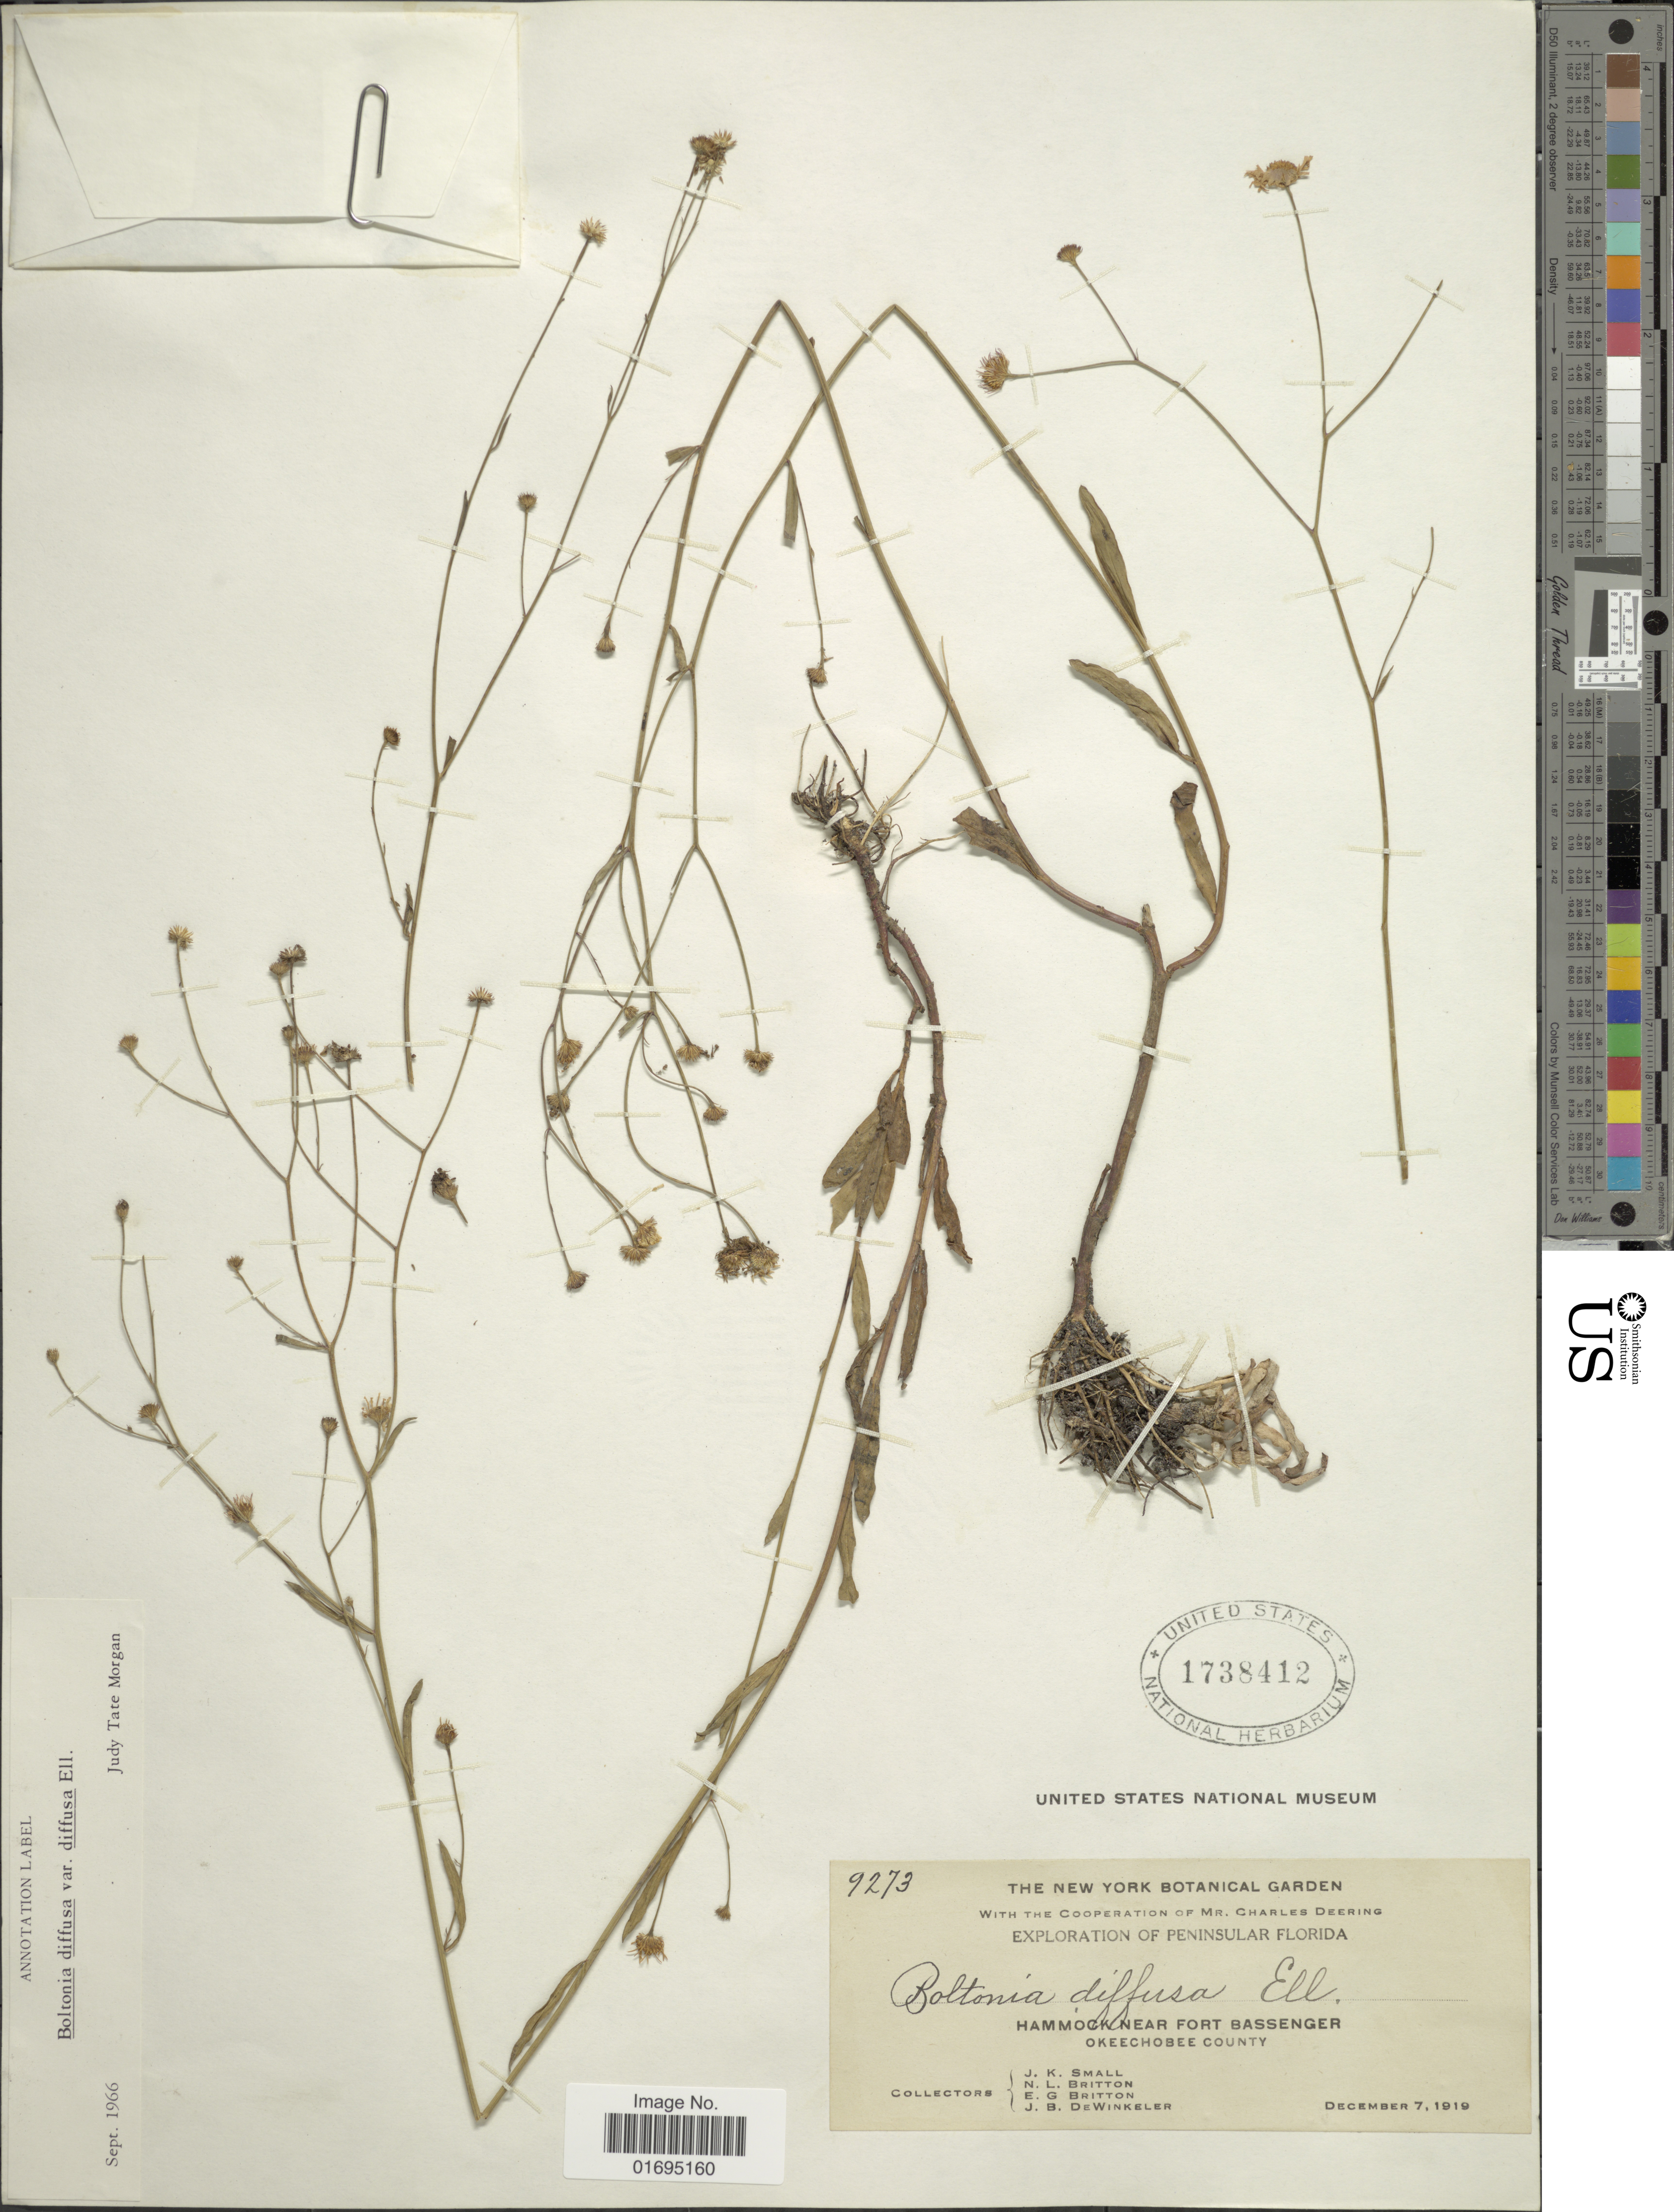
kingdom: Plantae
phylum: Tracheophyta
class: Magnoliopsida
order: Asterales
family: Asteraceae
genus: Boltonia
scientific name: Boltonia diffusa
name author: Elliott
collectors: J. K. Small, N. Britton, E. G. Britton & J. B. Dewinkeler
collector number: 9273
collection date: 1919-12-09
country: United States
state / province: Florida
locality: Peninsular Florida, Hammock near Fort Bassenger, Okeechobee County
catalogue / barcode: US 1738412